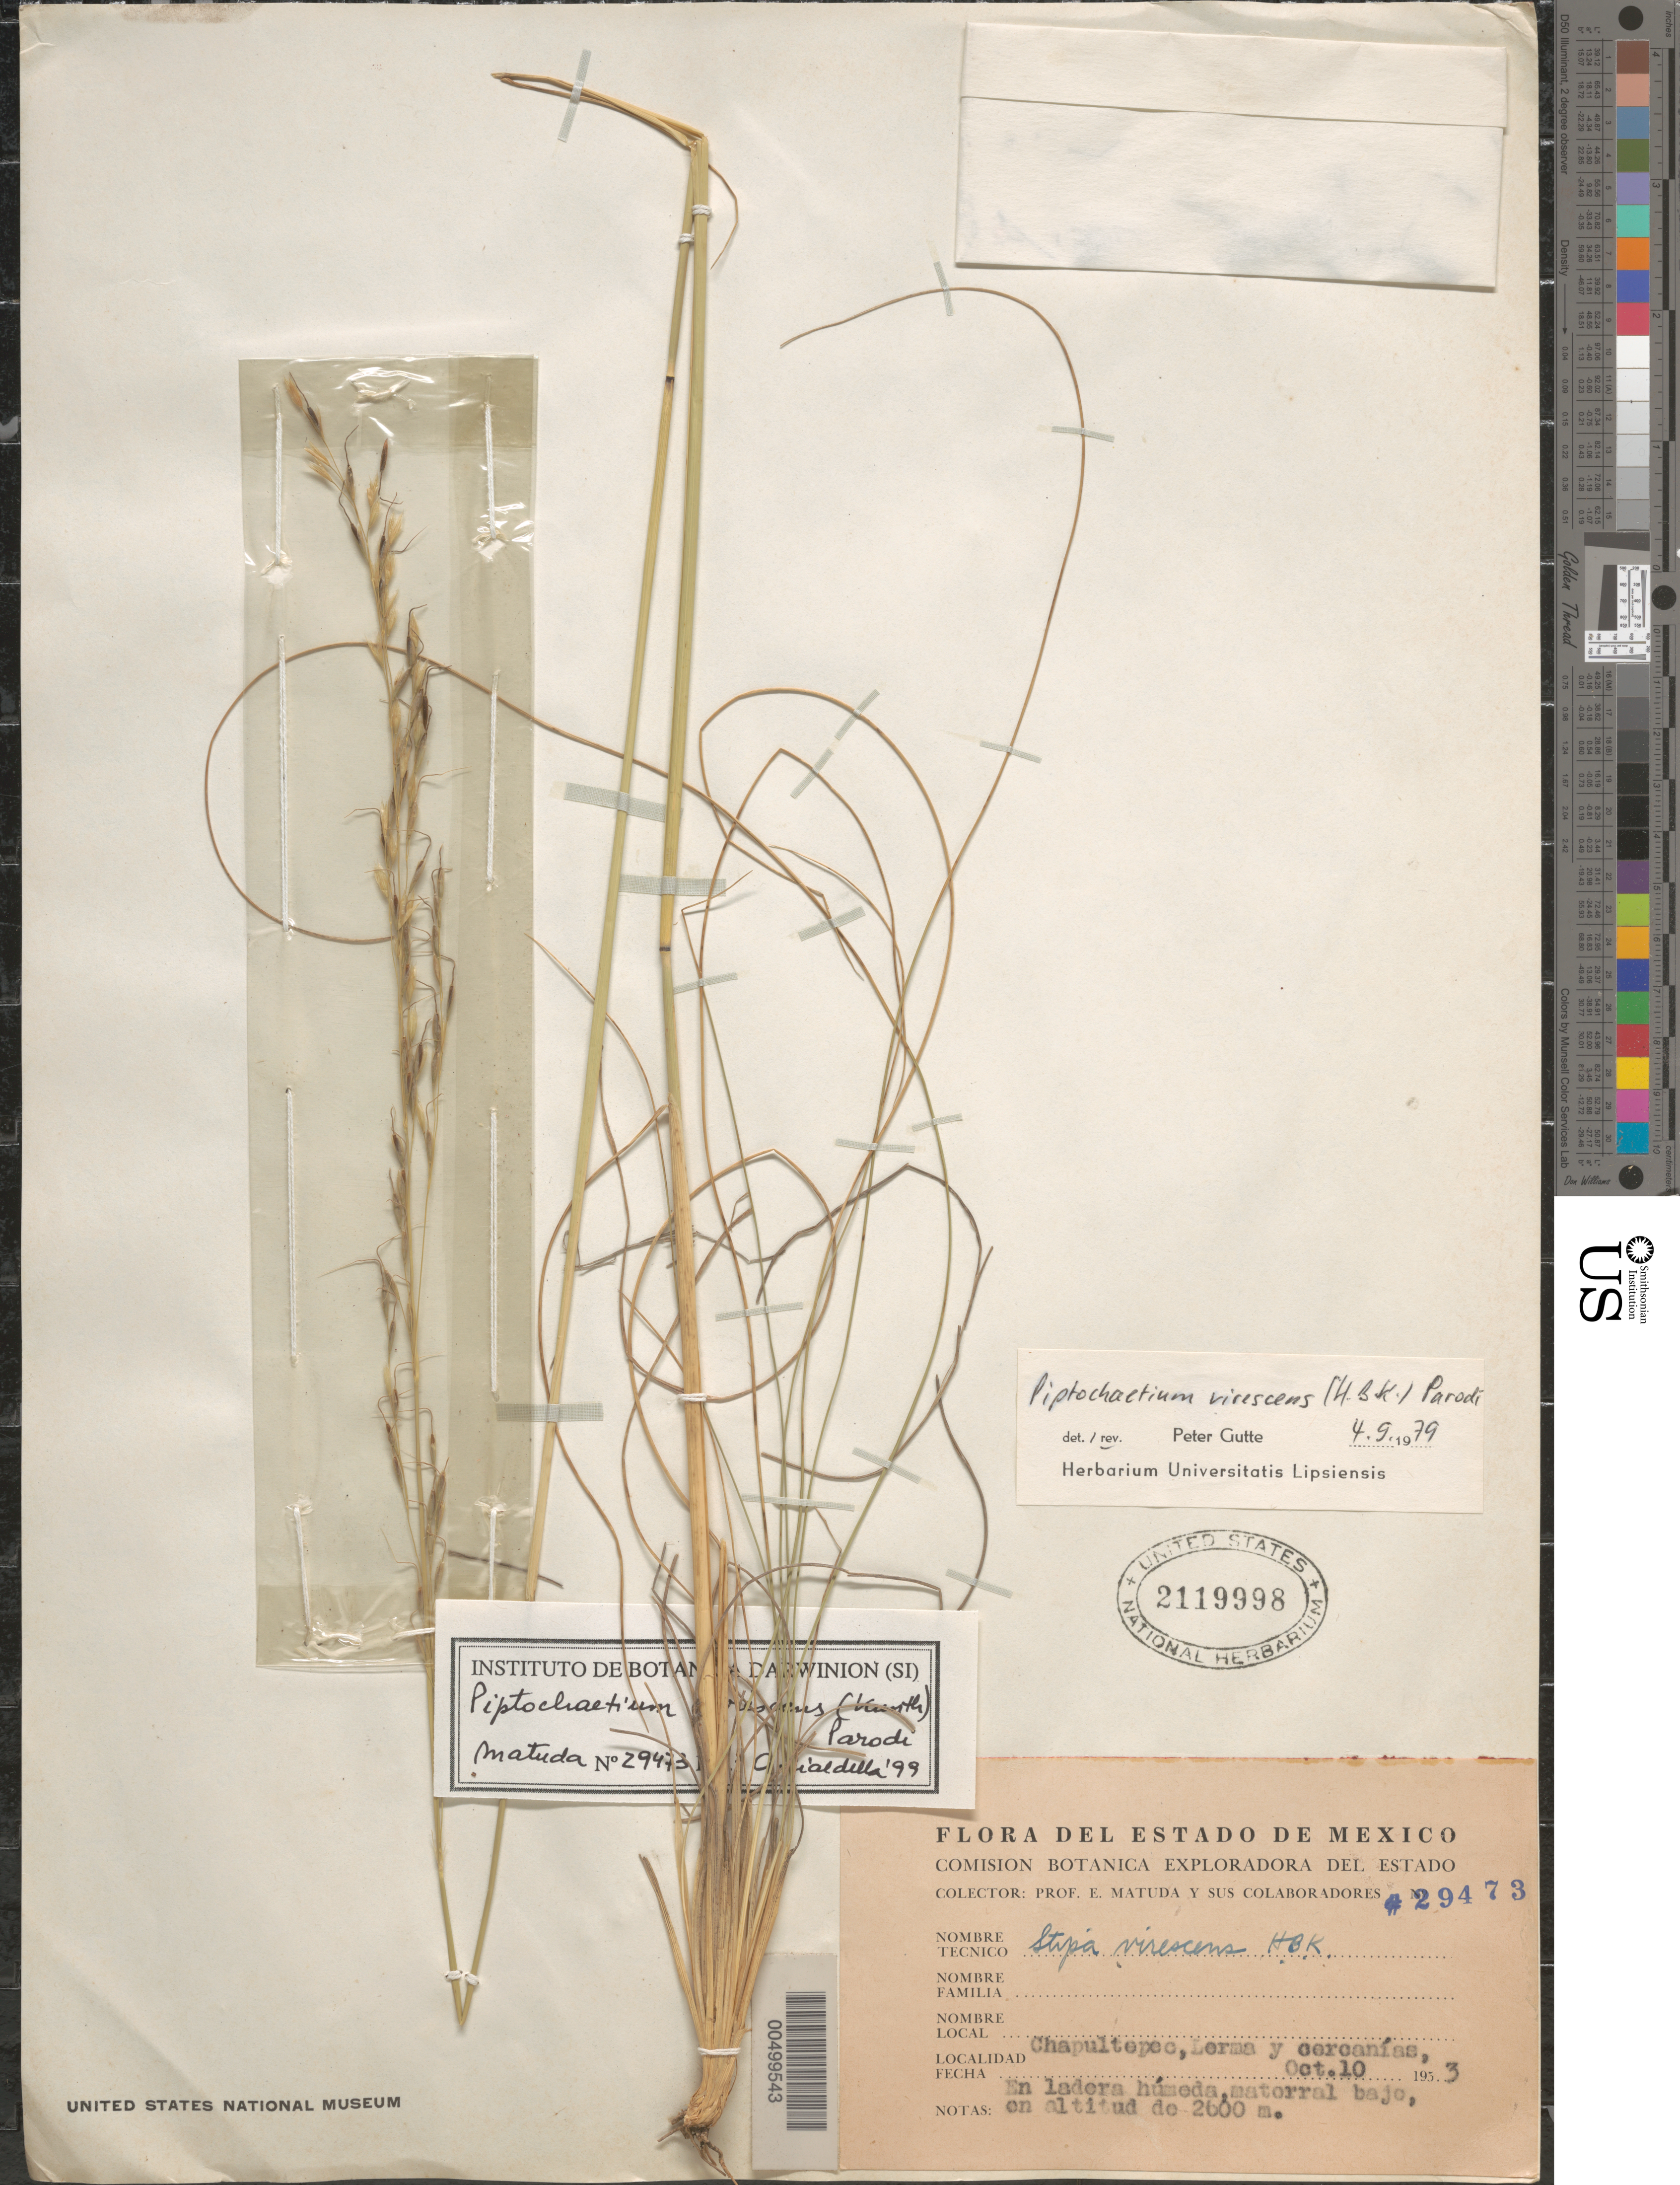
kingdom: Plantae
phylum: Tracheophyta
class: Liliopsida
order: Poales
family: Poaceae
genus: Piptochaetium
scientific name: Piptochaetium virescens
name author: (Kunth) Parodi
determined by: Gutte, P.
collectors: E. Matuda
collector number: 29473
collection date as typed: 10 Oct 1953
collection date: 1953-10-10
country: Mexico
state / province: México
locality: Chapultepec, Lorma y cercan¡as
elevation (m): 2600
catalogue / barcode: US 2119998